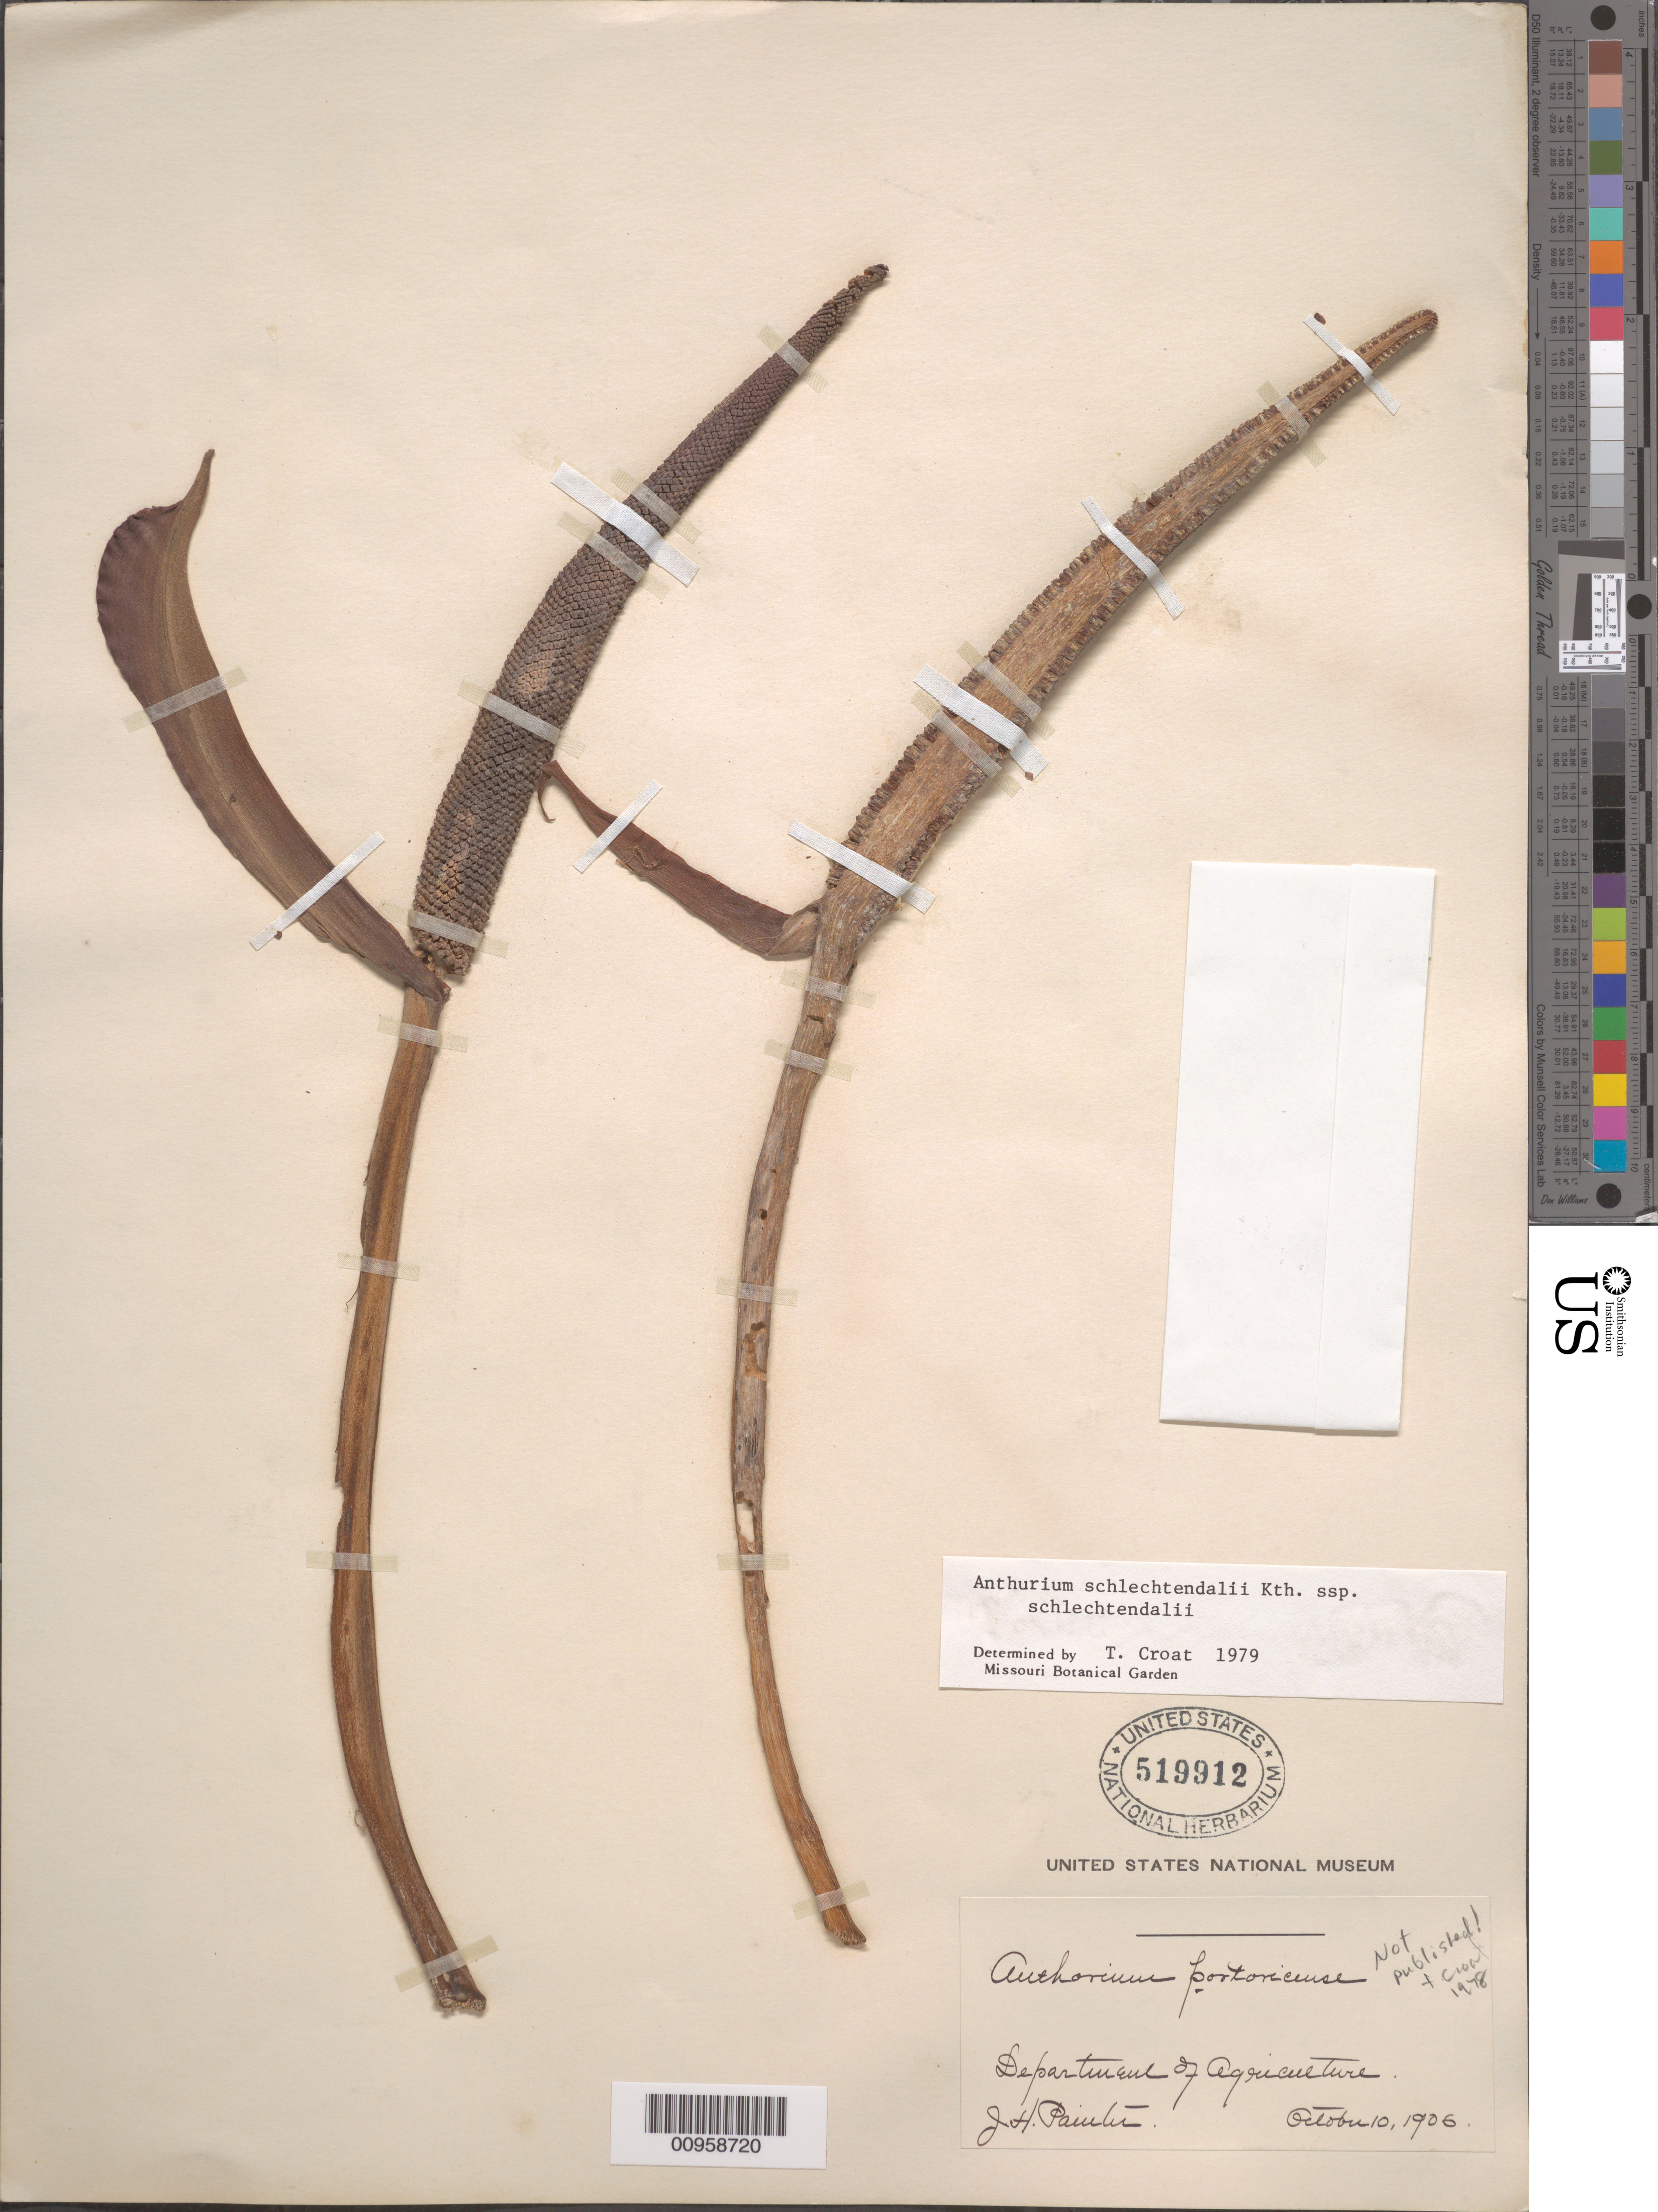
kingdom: Plantae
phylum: Tracheophyta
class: Liliopsida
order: Alismatales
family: Araceae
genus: Anthurium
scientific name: Anthurium schlechtendalii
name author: Kunth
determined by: Croat, Thomas B., Missouri Botanical Garden (MO)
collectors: J. H. Painter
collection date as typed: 10 Oct 1906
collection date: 1906-10-10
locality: Department of Agriculture.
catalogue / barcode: US 519912